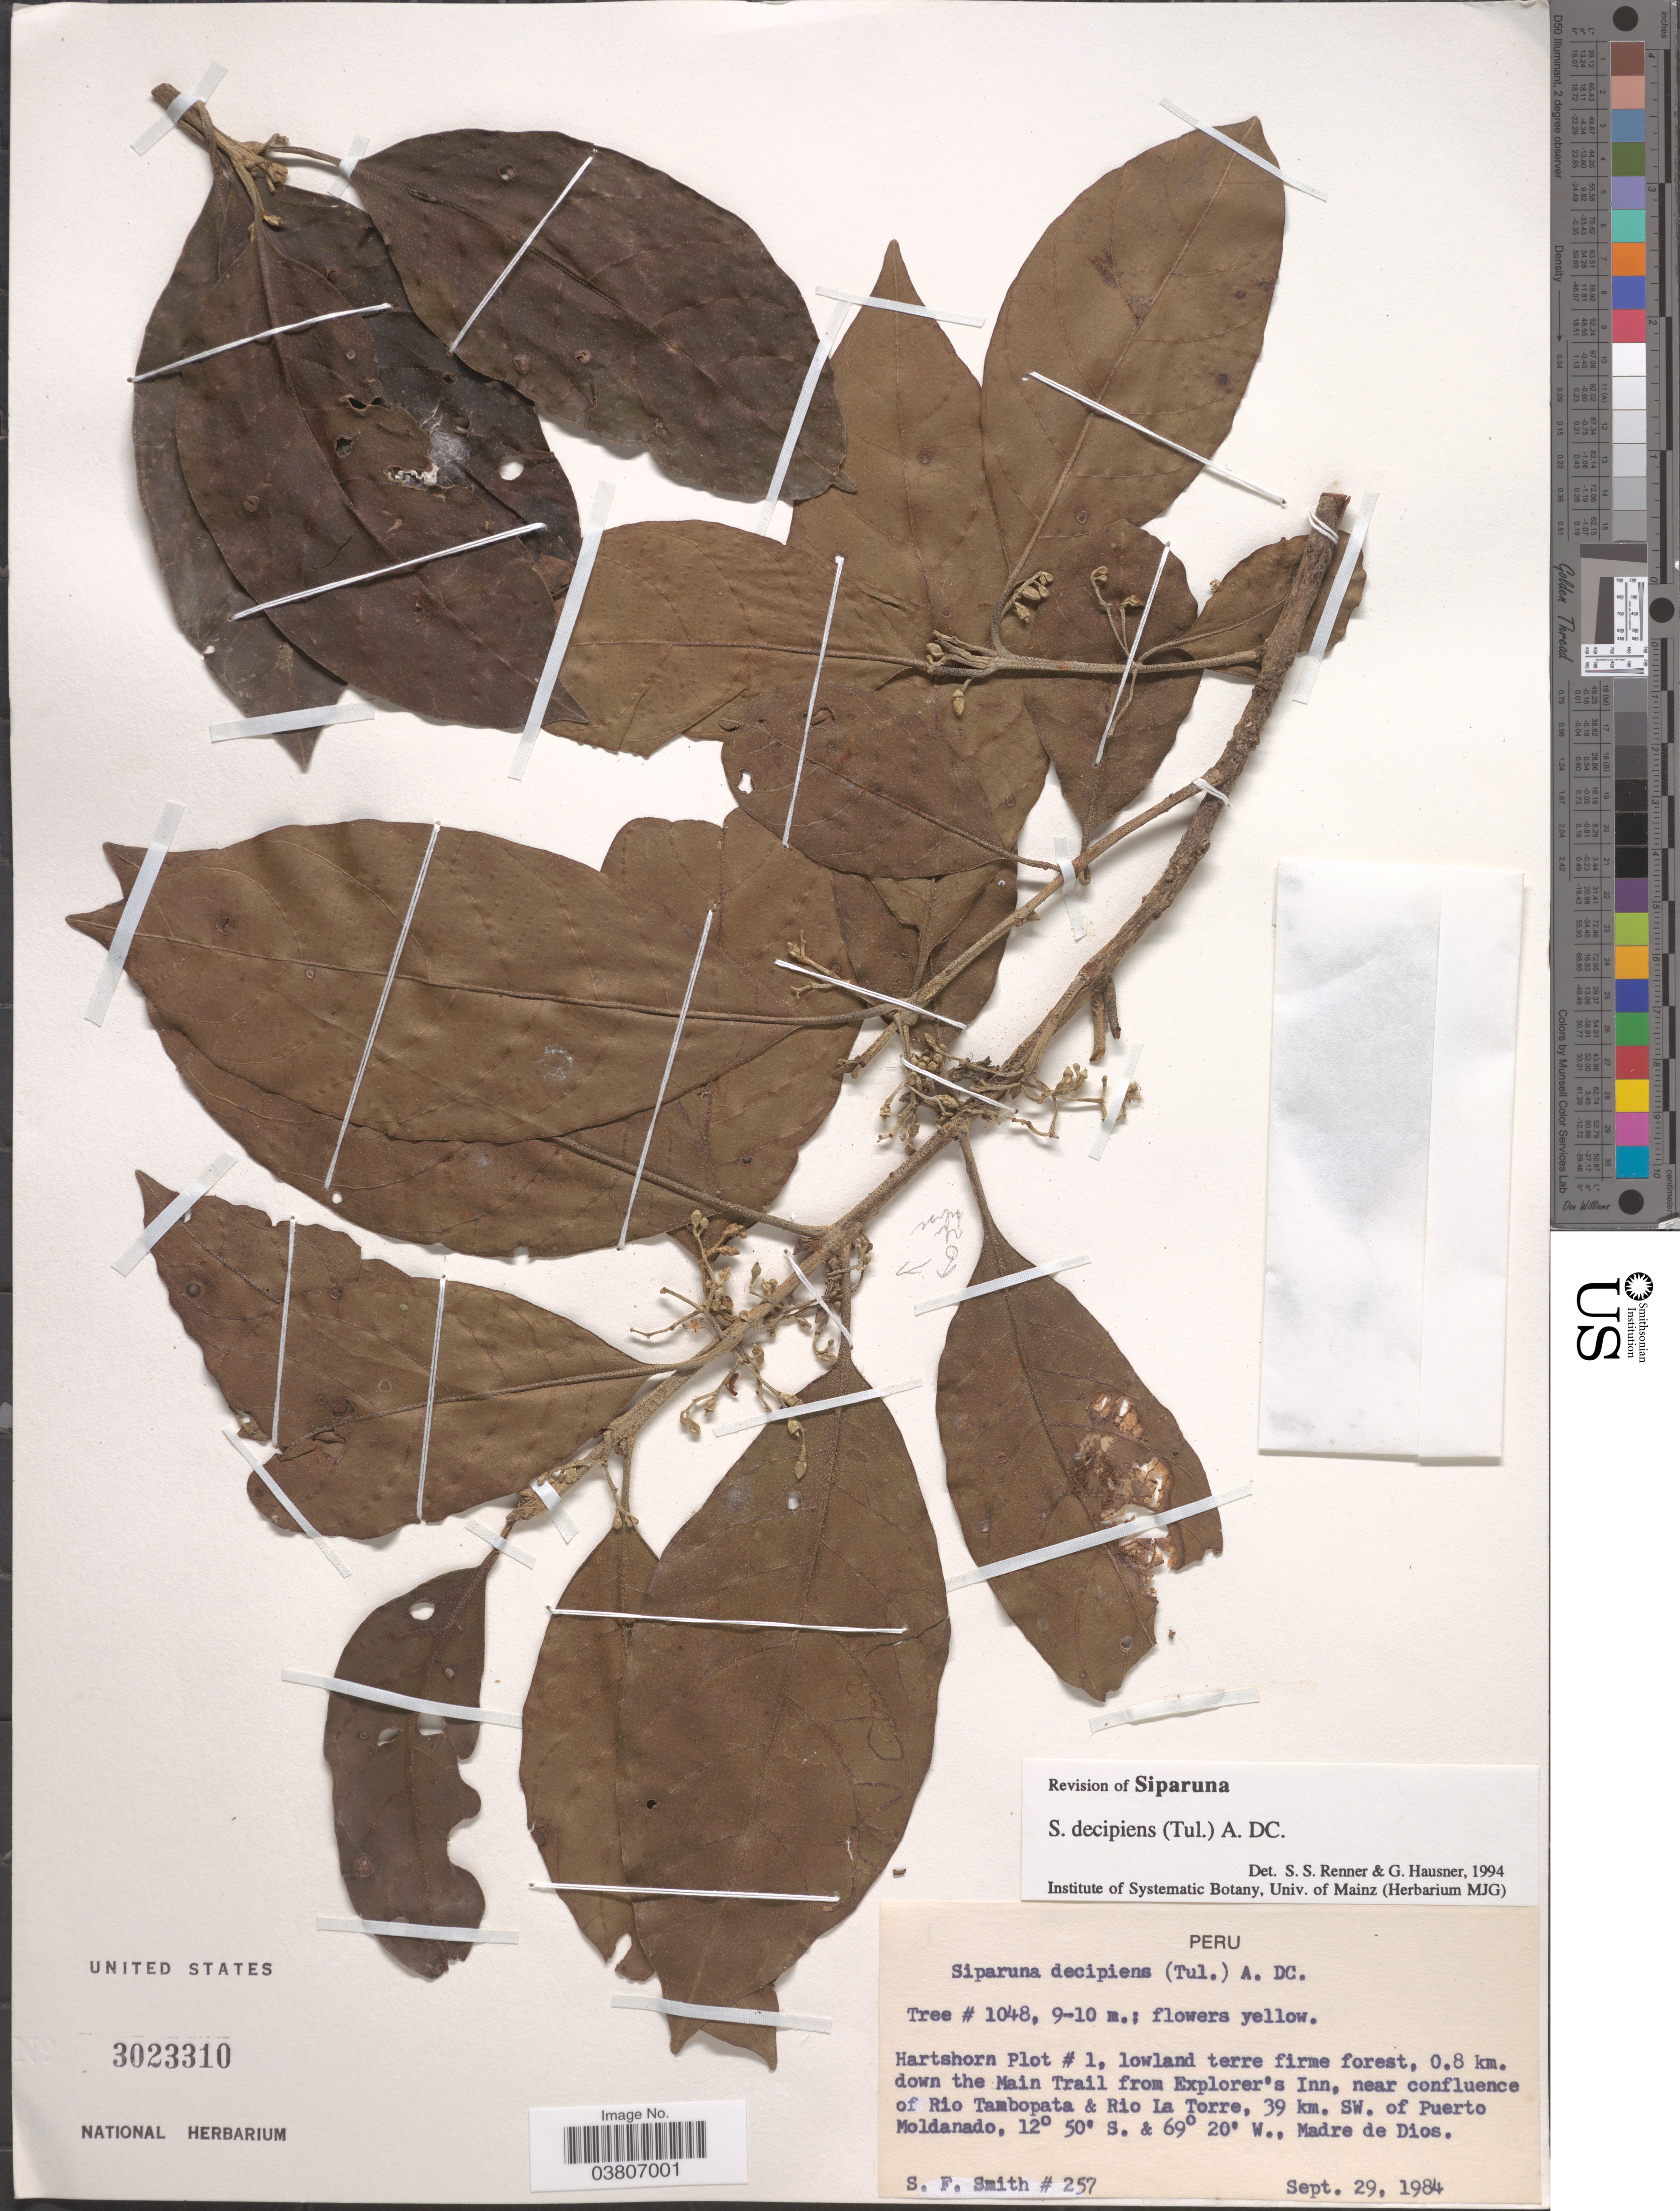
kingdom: Plantae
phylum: Tracheophyta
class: Magnoliopsida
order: Laurales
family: Siparunaceae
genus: Siparuna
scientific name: Siparuna decipiens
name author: (Tul.) A. DC.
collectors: S.F. Smith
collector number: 257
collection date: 1984-09-29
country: Peru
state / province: Madre de Dios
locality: Hartshorn Plot#1, lowland terre firme forest, 0.8 km. down the Main Trail from Explorer's Inn, near confluence of Rio Tambopata & Rio La Torre, 39 km. SW. of Puerto Moldonado.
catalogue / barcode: US 3023310